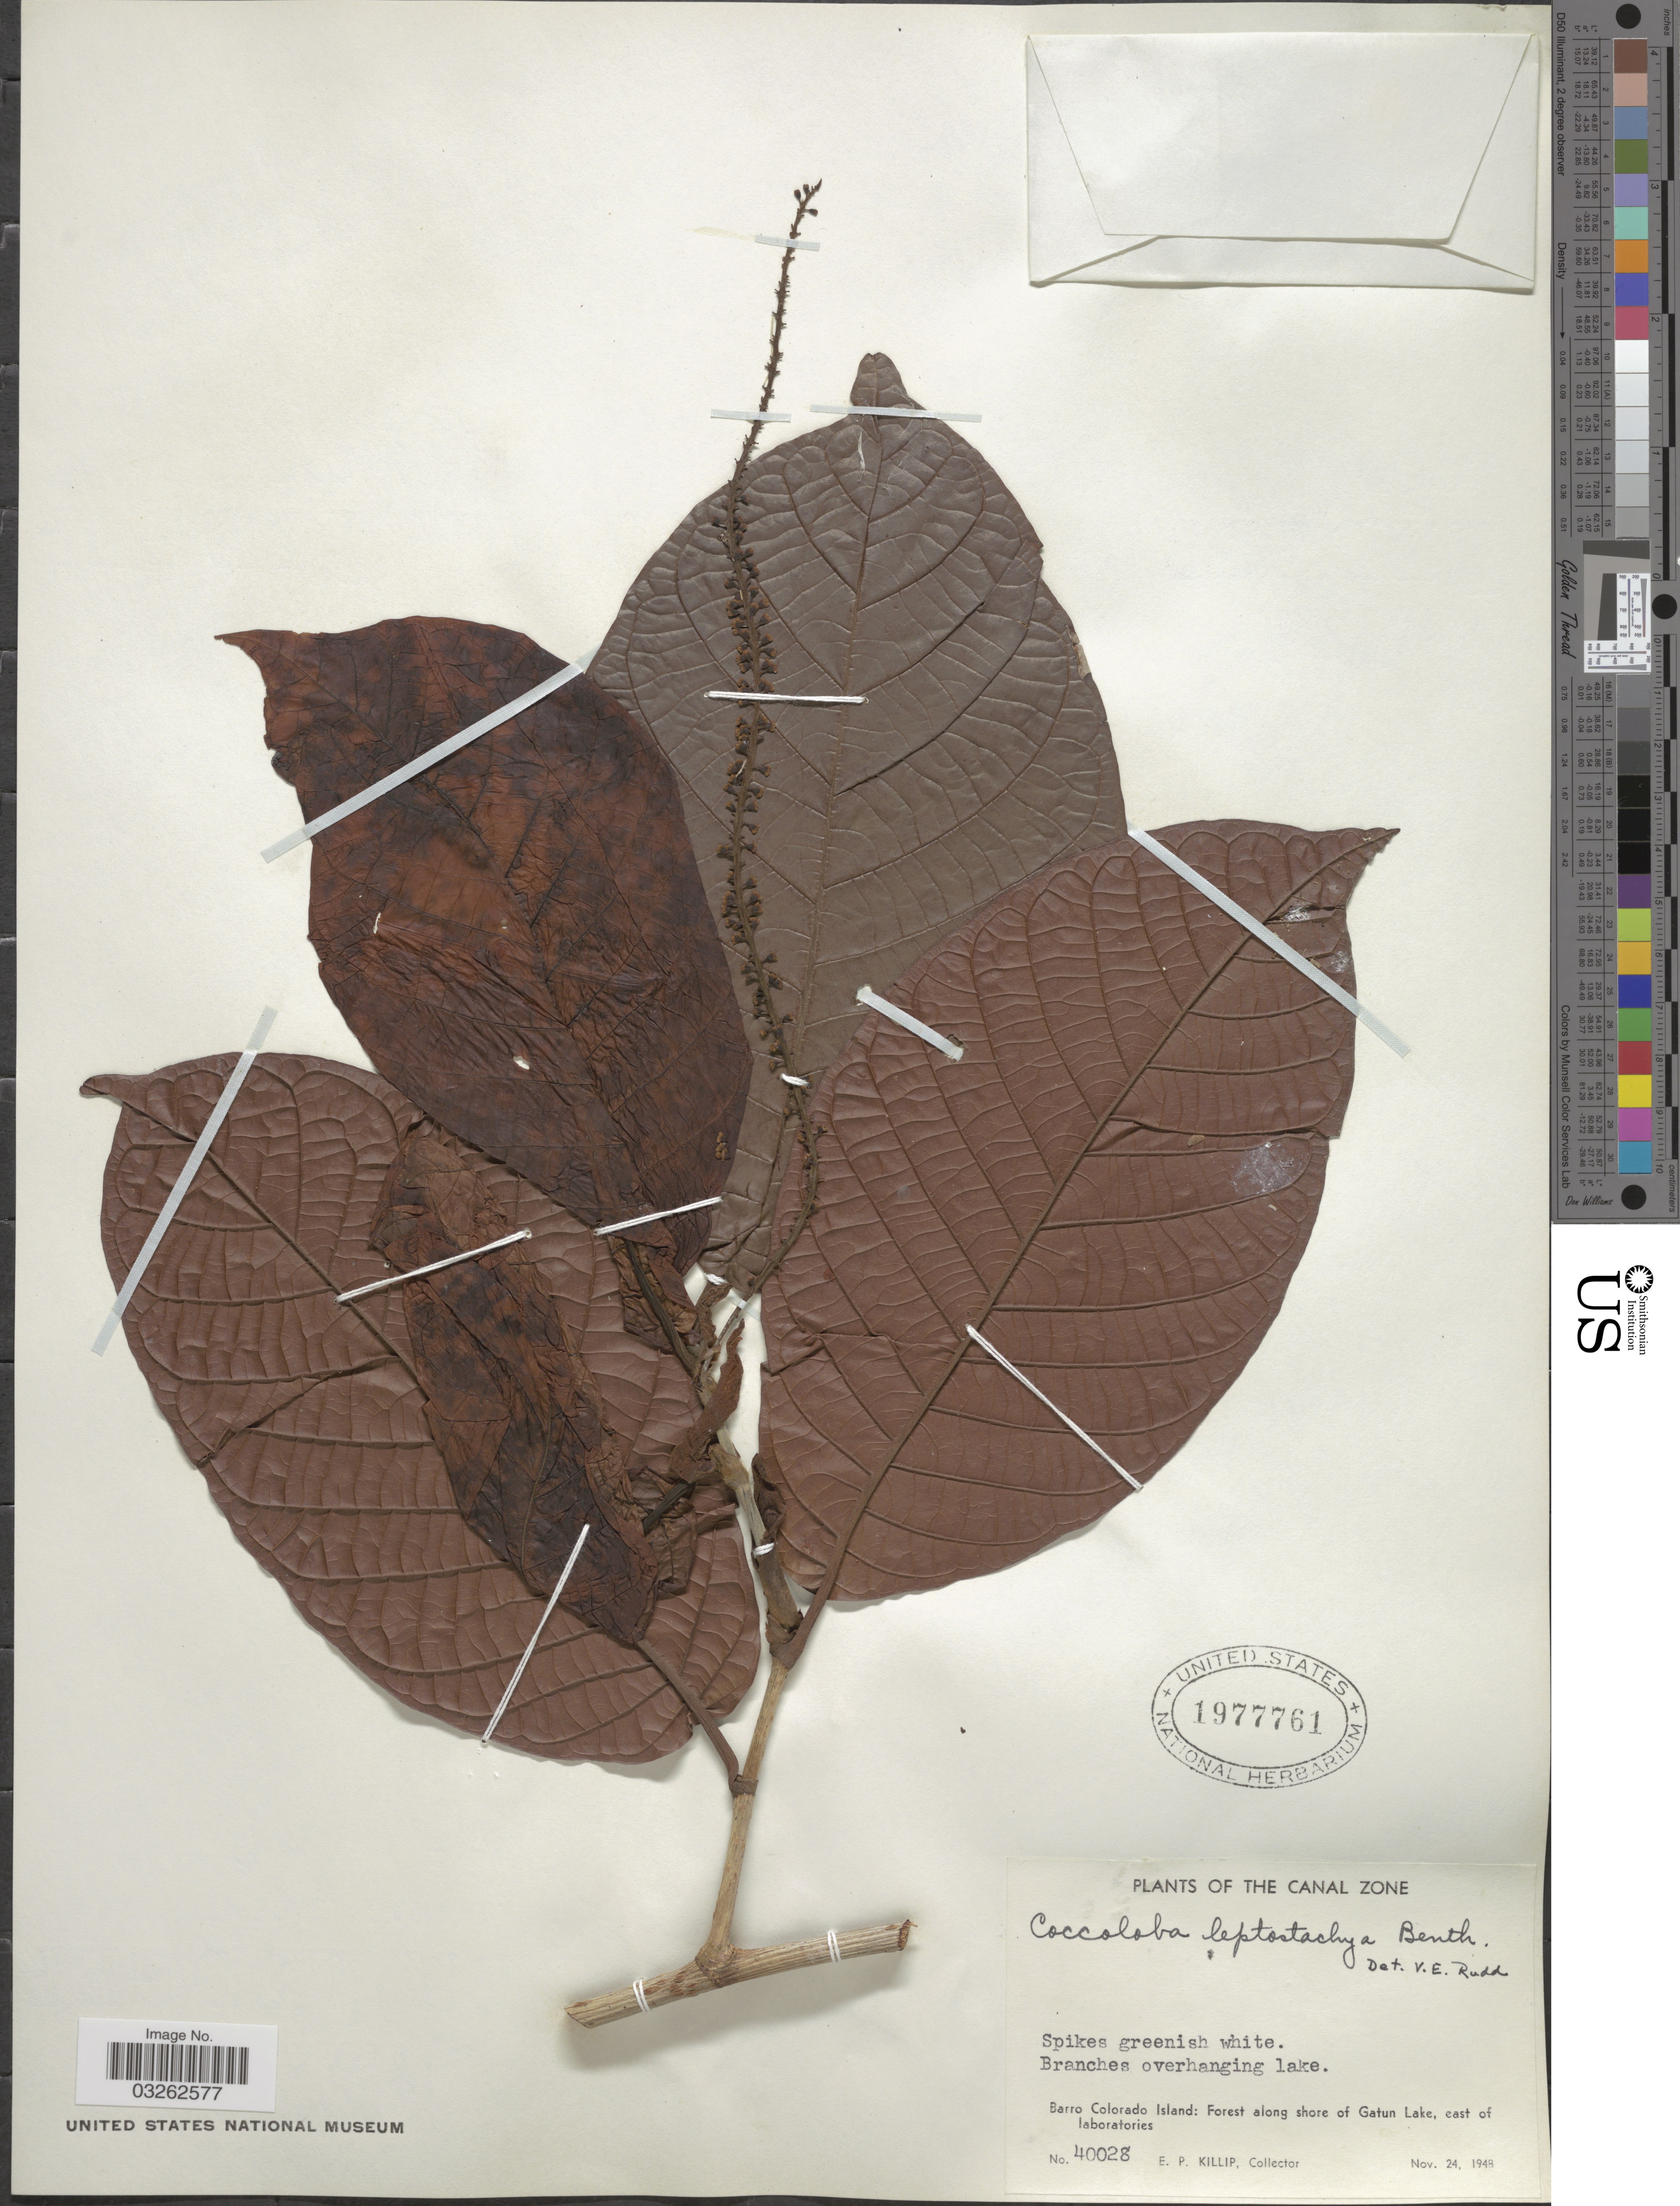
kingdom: Plantae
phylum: Tracheophyta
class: Magnoliopsida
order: Caryophyllales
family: Polygonaceae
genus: Coccoloba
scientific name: Coccoloba barbadensis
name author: Jacq.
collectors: E. P. Killip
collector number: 40028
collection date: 1948-11-24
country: Panama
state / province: Panamá Oeste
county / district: Canal Zone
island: Barro Colorado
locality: The Canal Zone. Barro Colorado Island: Forest along shore of Gatun Lake, east of laboratories.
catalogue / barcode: US 1977761